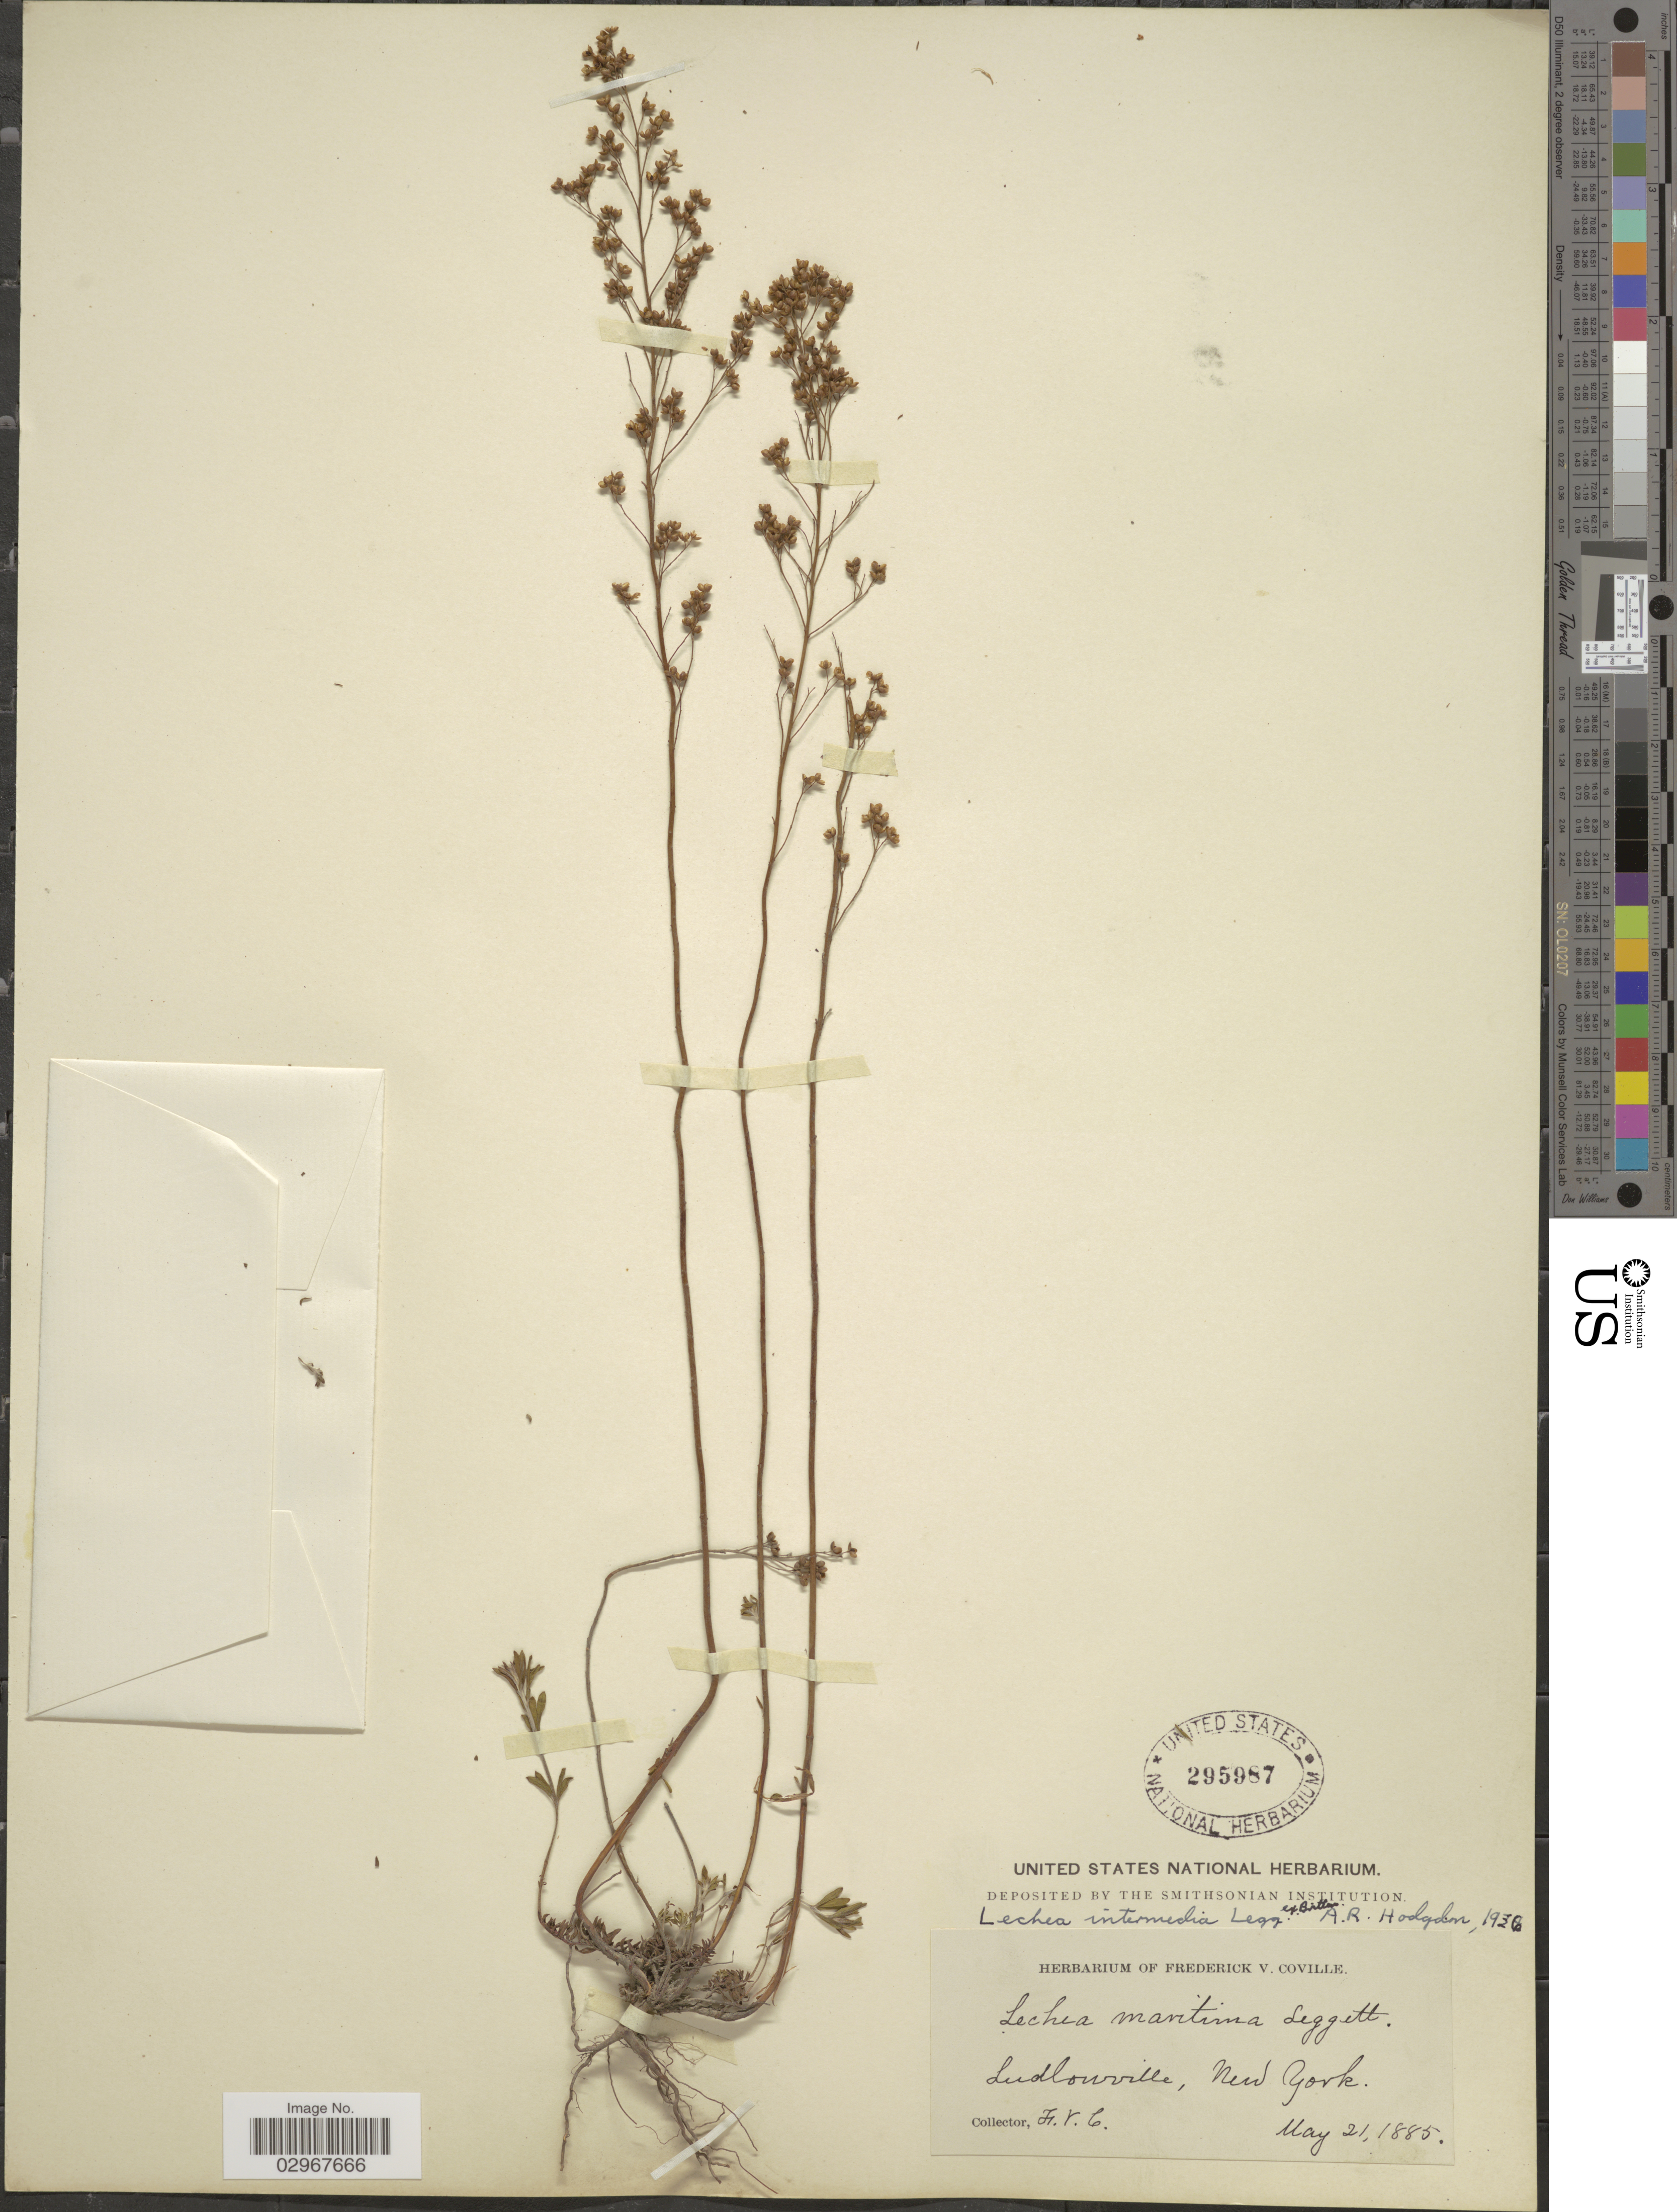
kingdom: Plantae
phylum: Tracheophyta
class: Magnoliopsida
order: Malvales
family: Cistaceae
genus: Lechea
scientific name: Lechea intermedia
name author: Legg. ex Britton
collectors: F. V. Coville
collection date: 1885-05-21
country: United States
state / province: New York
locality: Ludlowville.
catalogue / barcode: US 295987